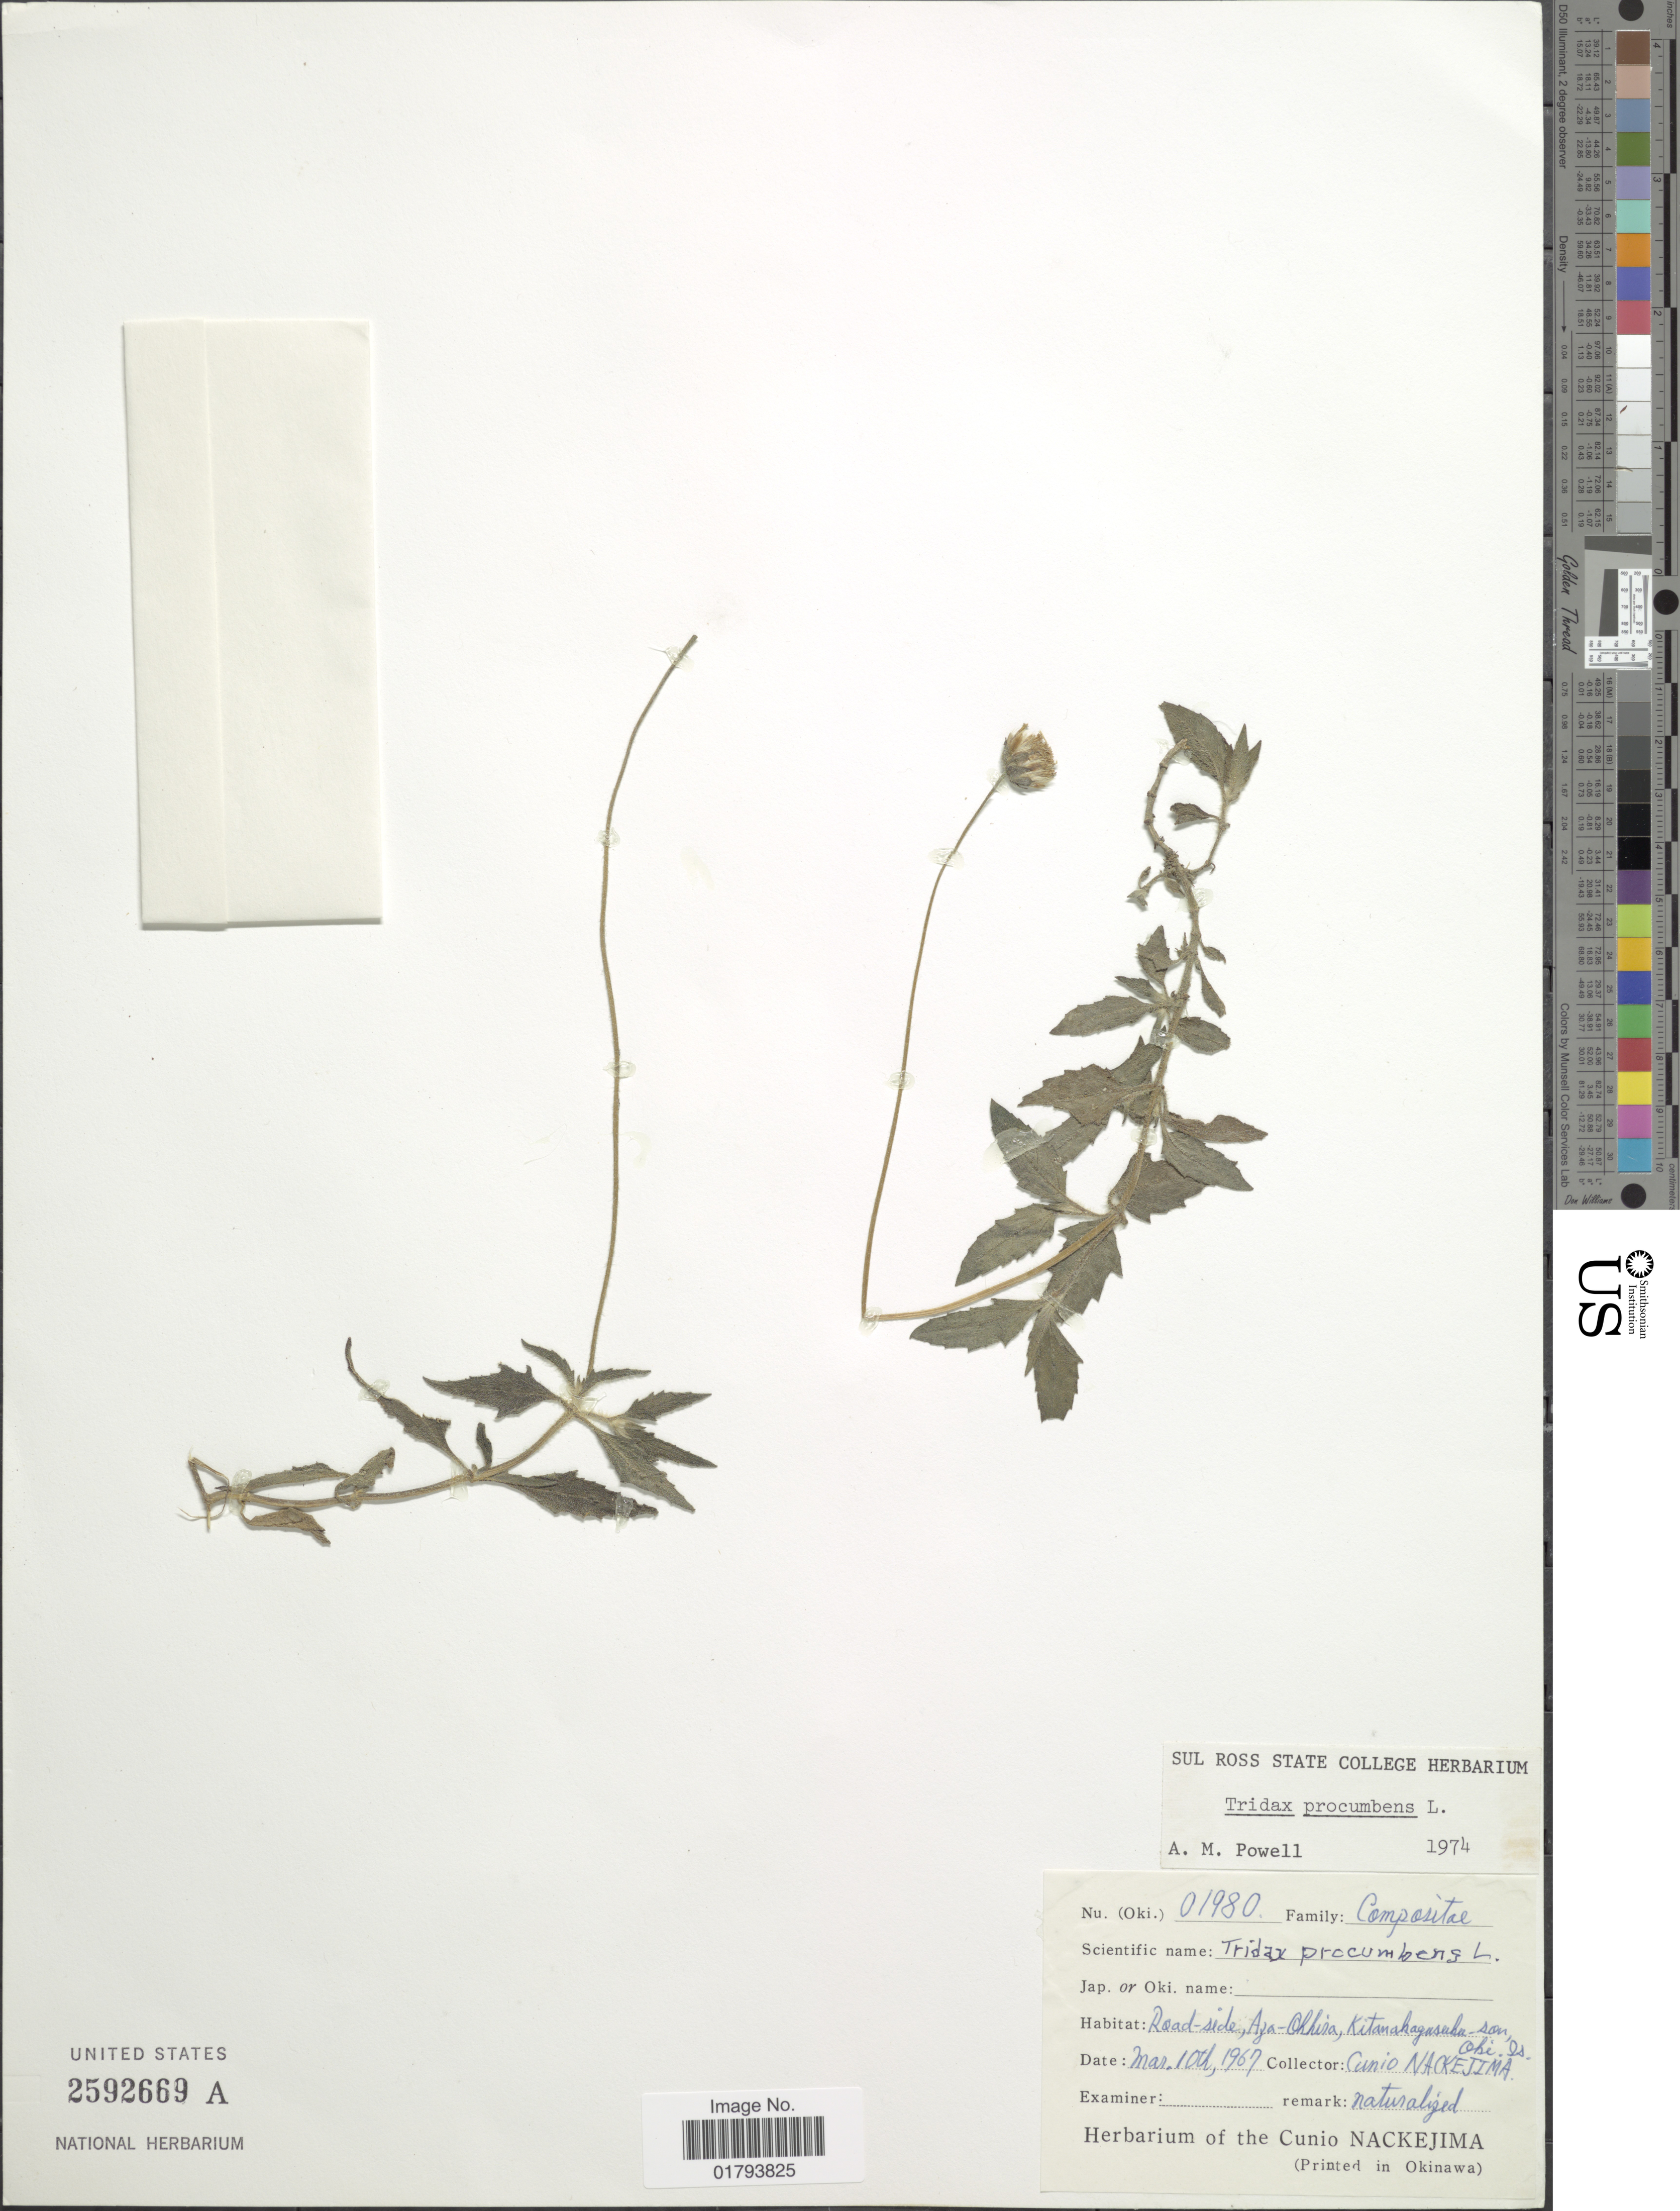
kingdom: Plantae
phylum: Tracheophyta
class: Magnoliopsida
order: Asterales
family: Asteraceae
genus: Tridax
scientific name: Tridax procumbens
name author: L.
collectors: C. Nackejima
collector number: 01980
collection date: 1967-03-10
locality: Road-side, Aza-Ohhira, KItamahagansaha-son, Ohi Is. [interpreted]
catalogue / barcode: US 2592669A